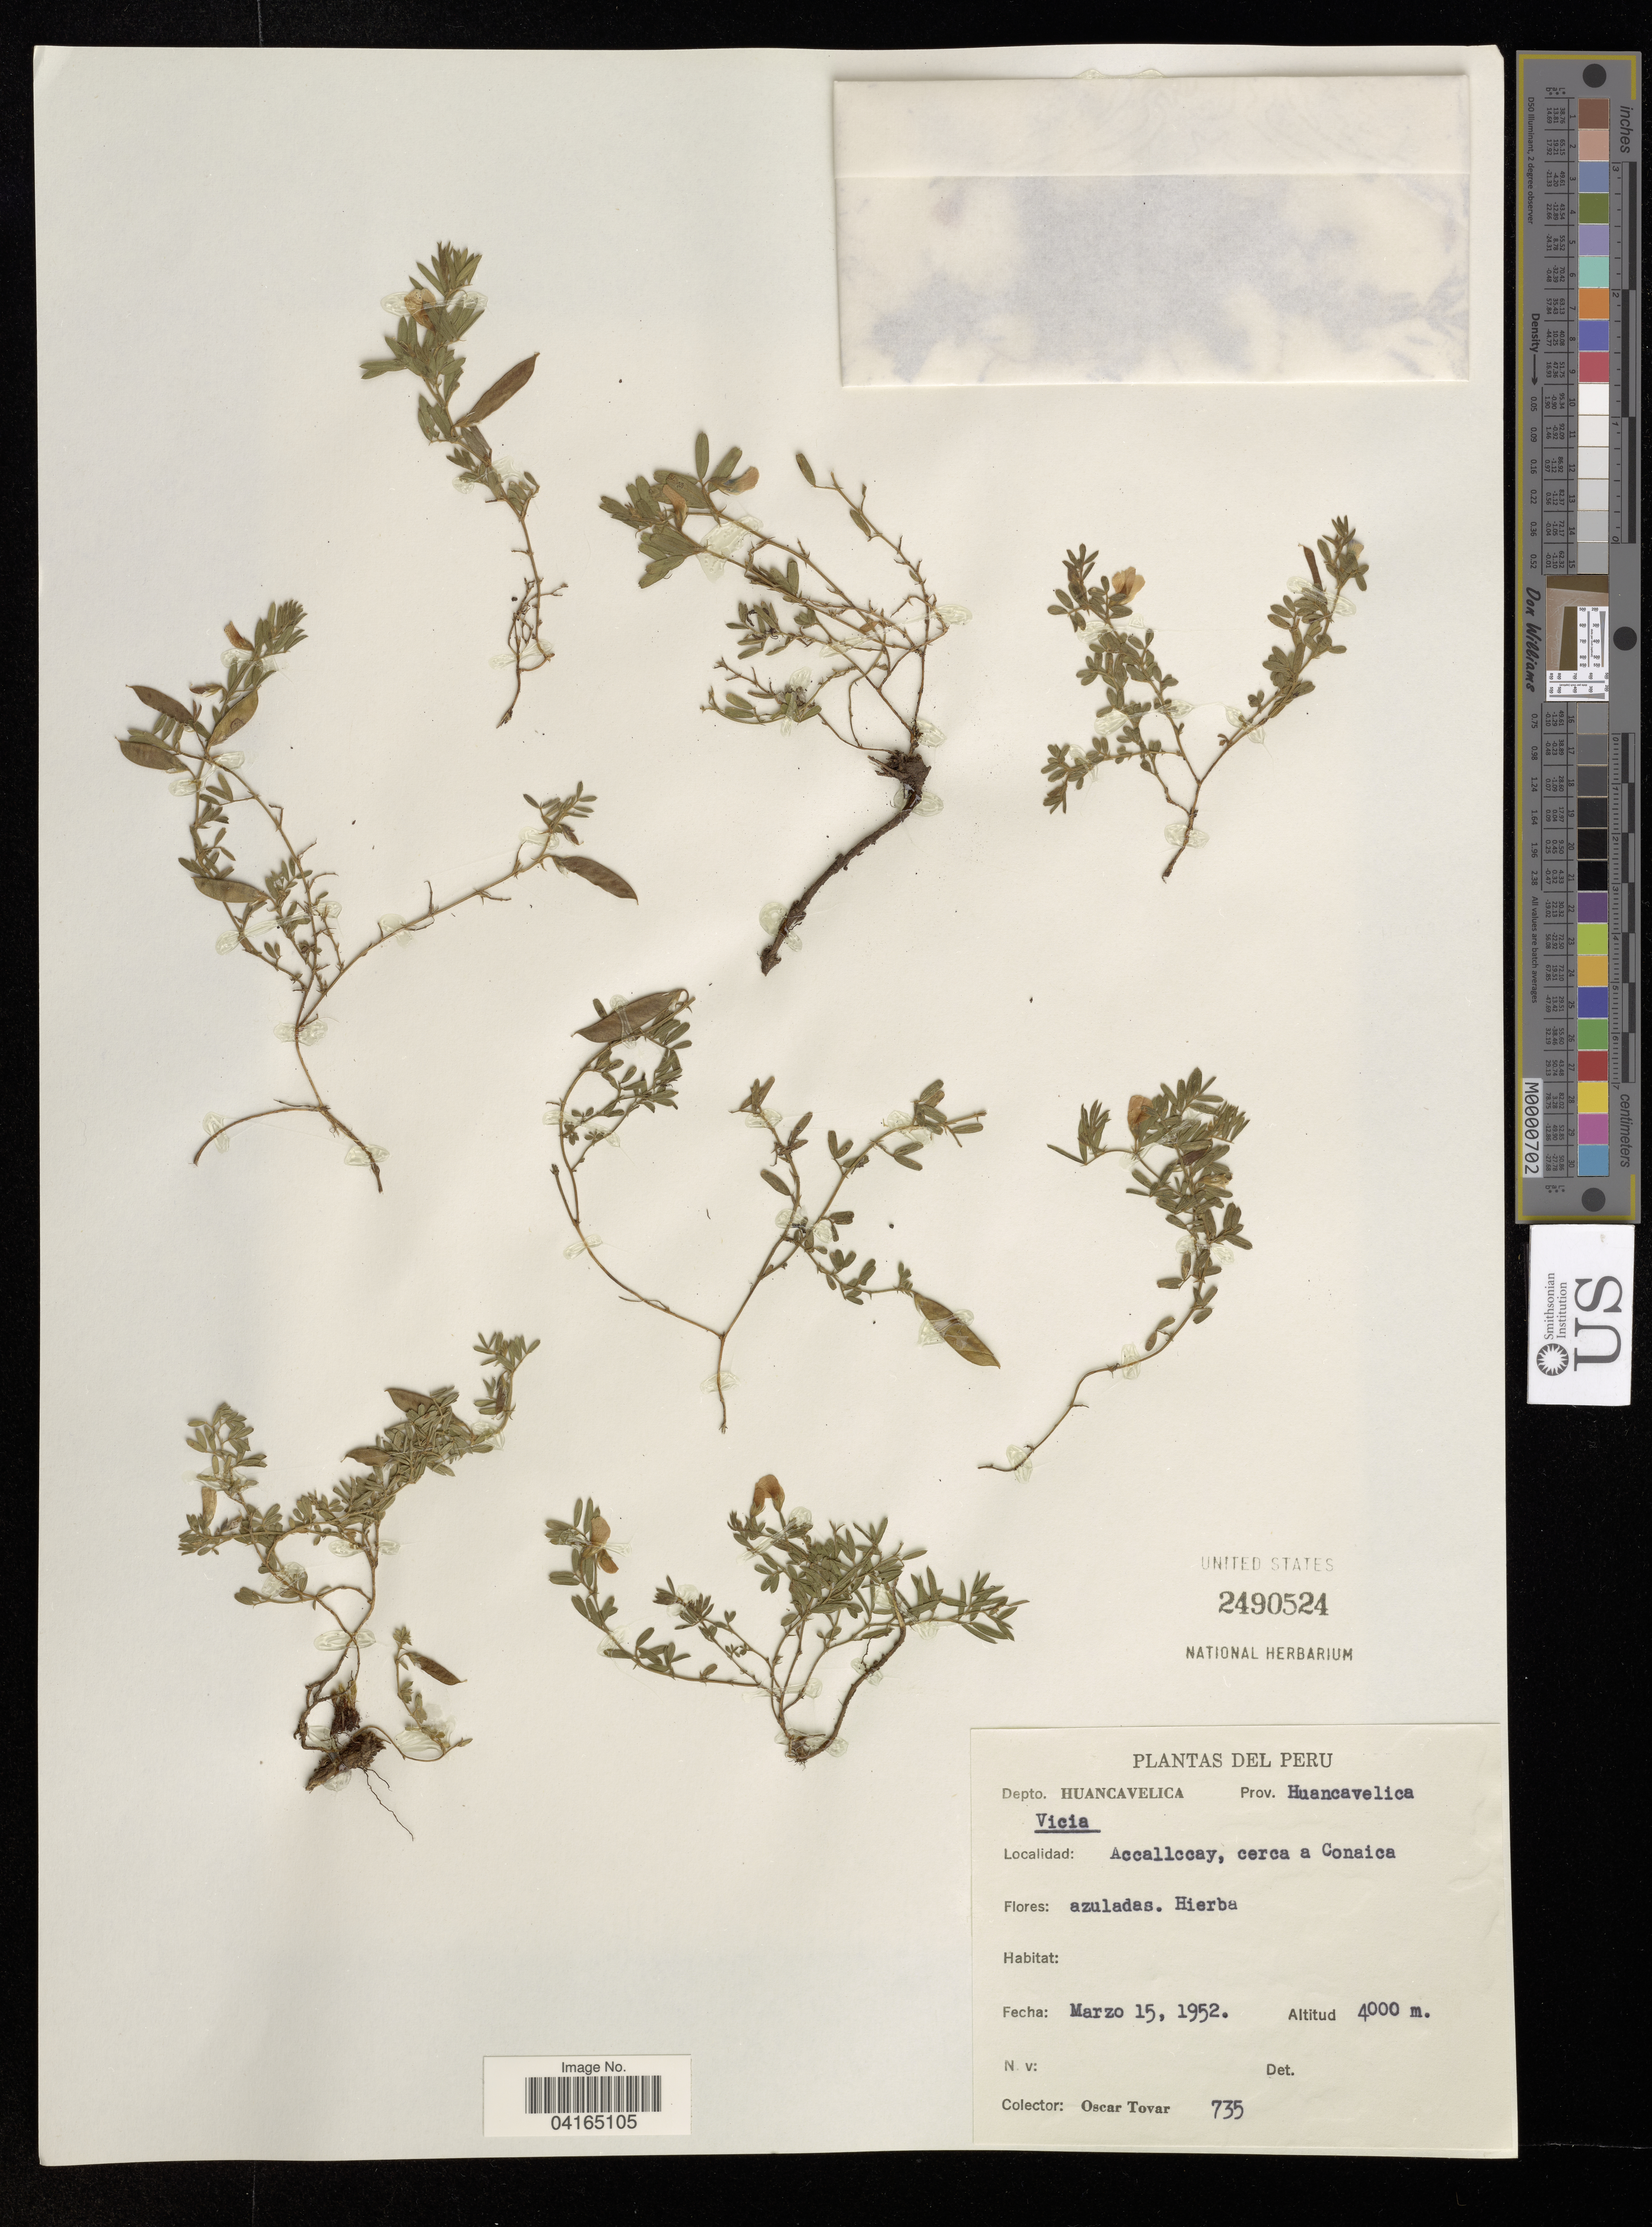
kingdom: Plantae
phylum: Tracheophyta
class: Magnoliopsida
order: Fabales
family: Fabaceae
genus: Vicia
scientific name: Vicia sp.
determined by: Hechenleitner, Paulina, RBG Edinburgh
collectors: Ó. Tovar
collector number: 735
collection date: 1952-03-15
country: Peru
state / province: Huancavelica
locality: Depto. Huancavelica. Prov. Huancavelica. Accallccay, cerca a Conaica.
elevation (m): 4000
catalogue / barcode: US 2490524